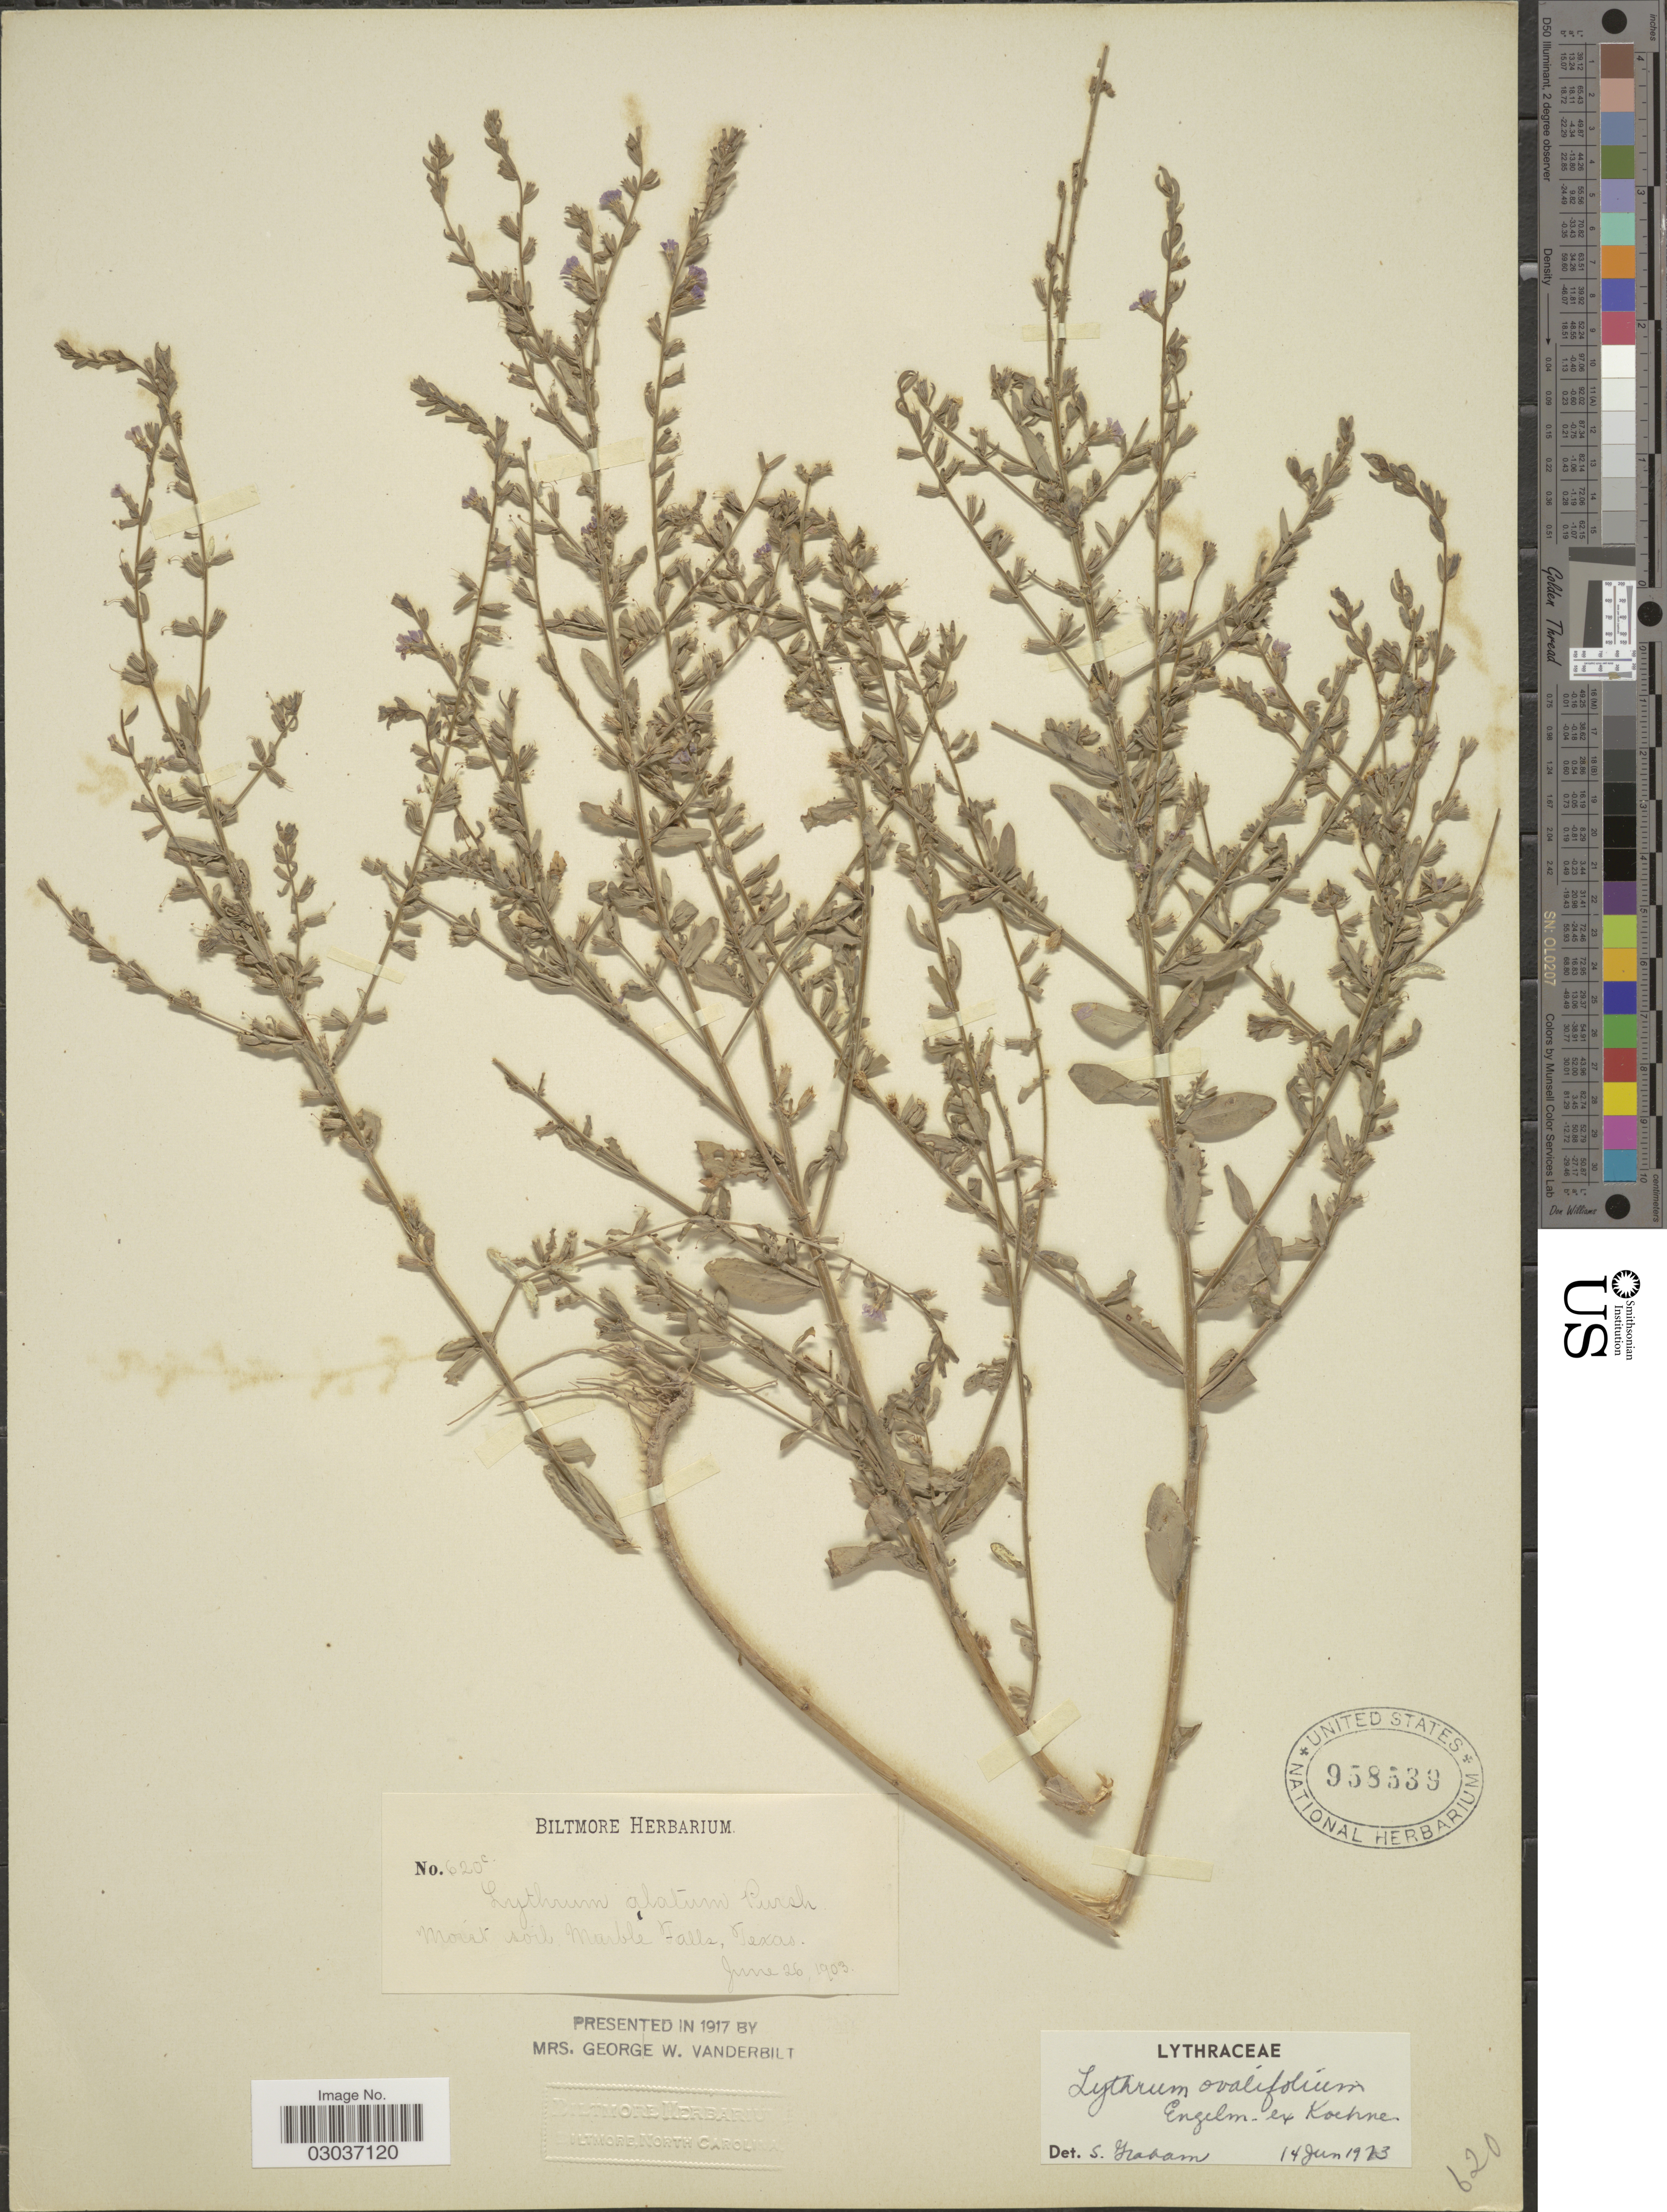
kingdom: Plantae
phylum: Tracheophyta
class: Magnoliopsida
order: Myrtales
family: Lythraceae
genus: Lythrum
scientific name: Lythrum ovalifolium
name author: (A. Gray) Engelm. ex Koehne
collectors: ex herb. Biltmore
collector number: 620c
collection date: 1903-06-26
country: United States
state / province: Texas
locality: Marble Falls.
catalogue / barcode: US 958539